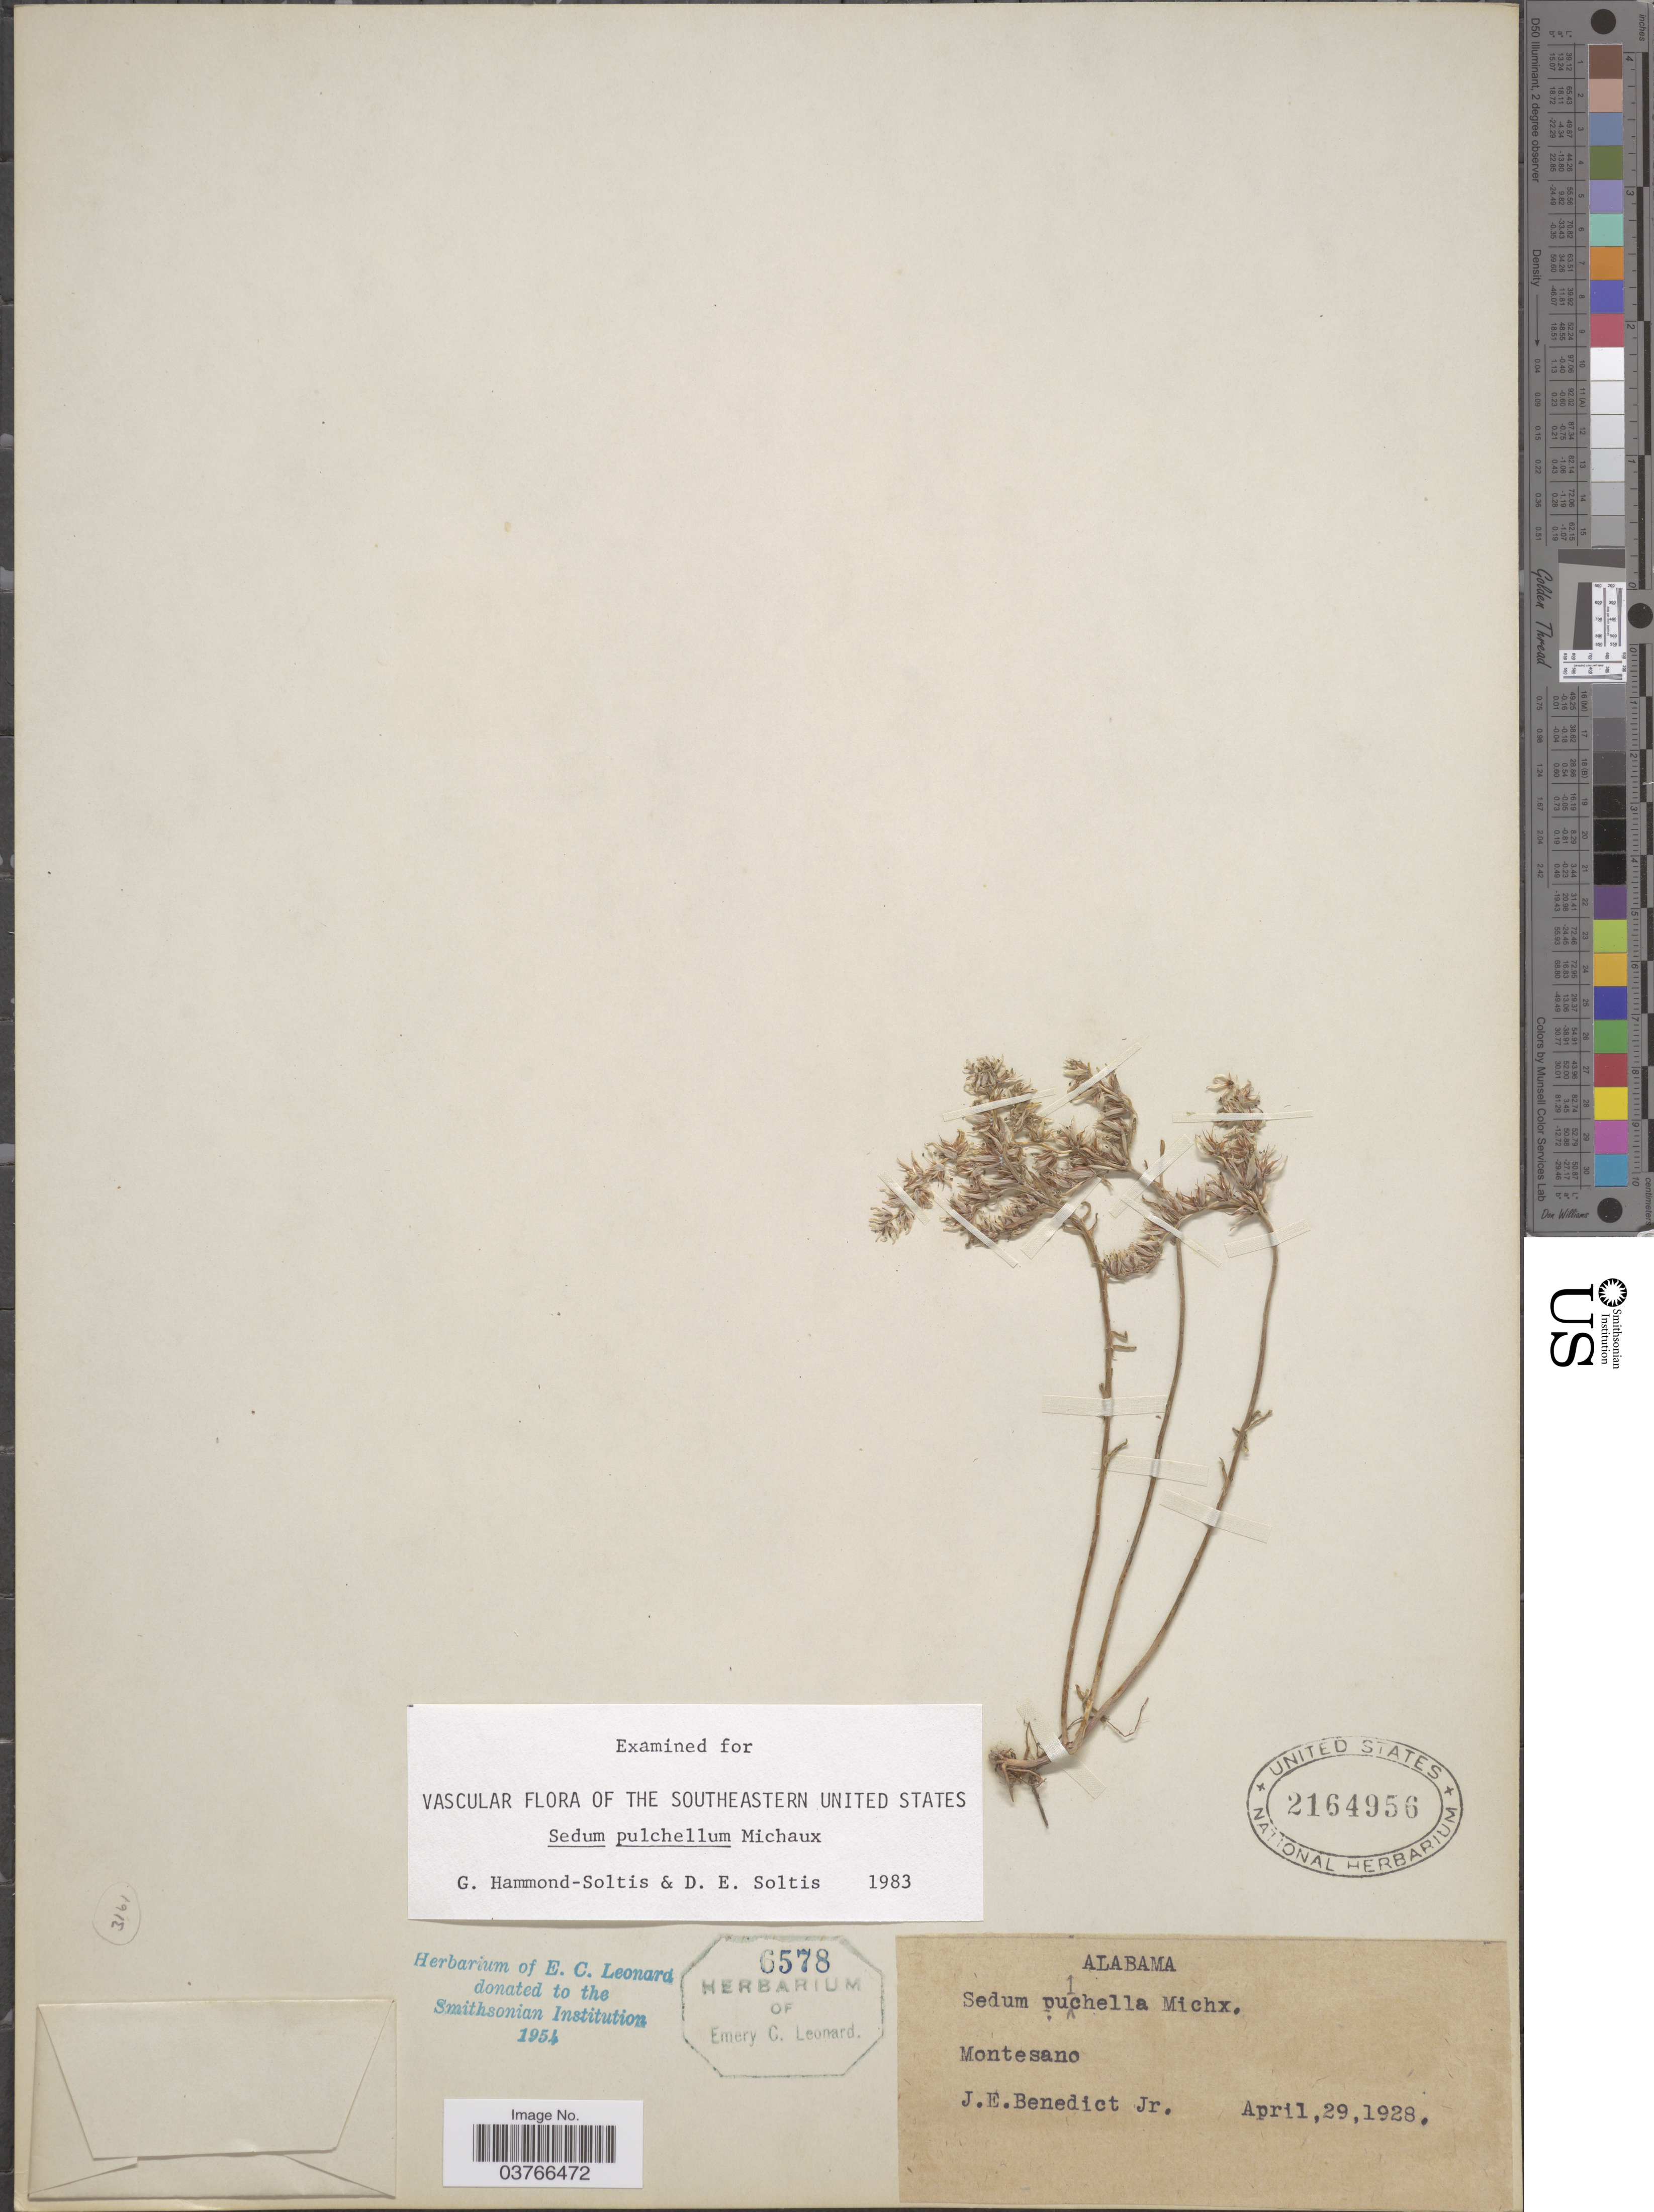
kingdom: Plantae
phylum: Tracheophyta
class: Magnoliopsida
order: Saxifragales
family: Crassulaceae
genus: Sedum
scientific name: Sedum pulchellum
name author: Michx.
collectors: J. Benedict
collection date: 1928-04-29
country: United States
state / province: Alabama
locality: Montesano.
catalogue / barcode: US 2164956